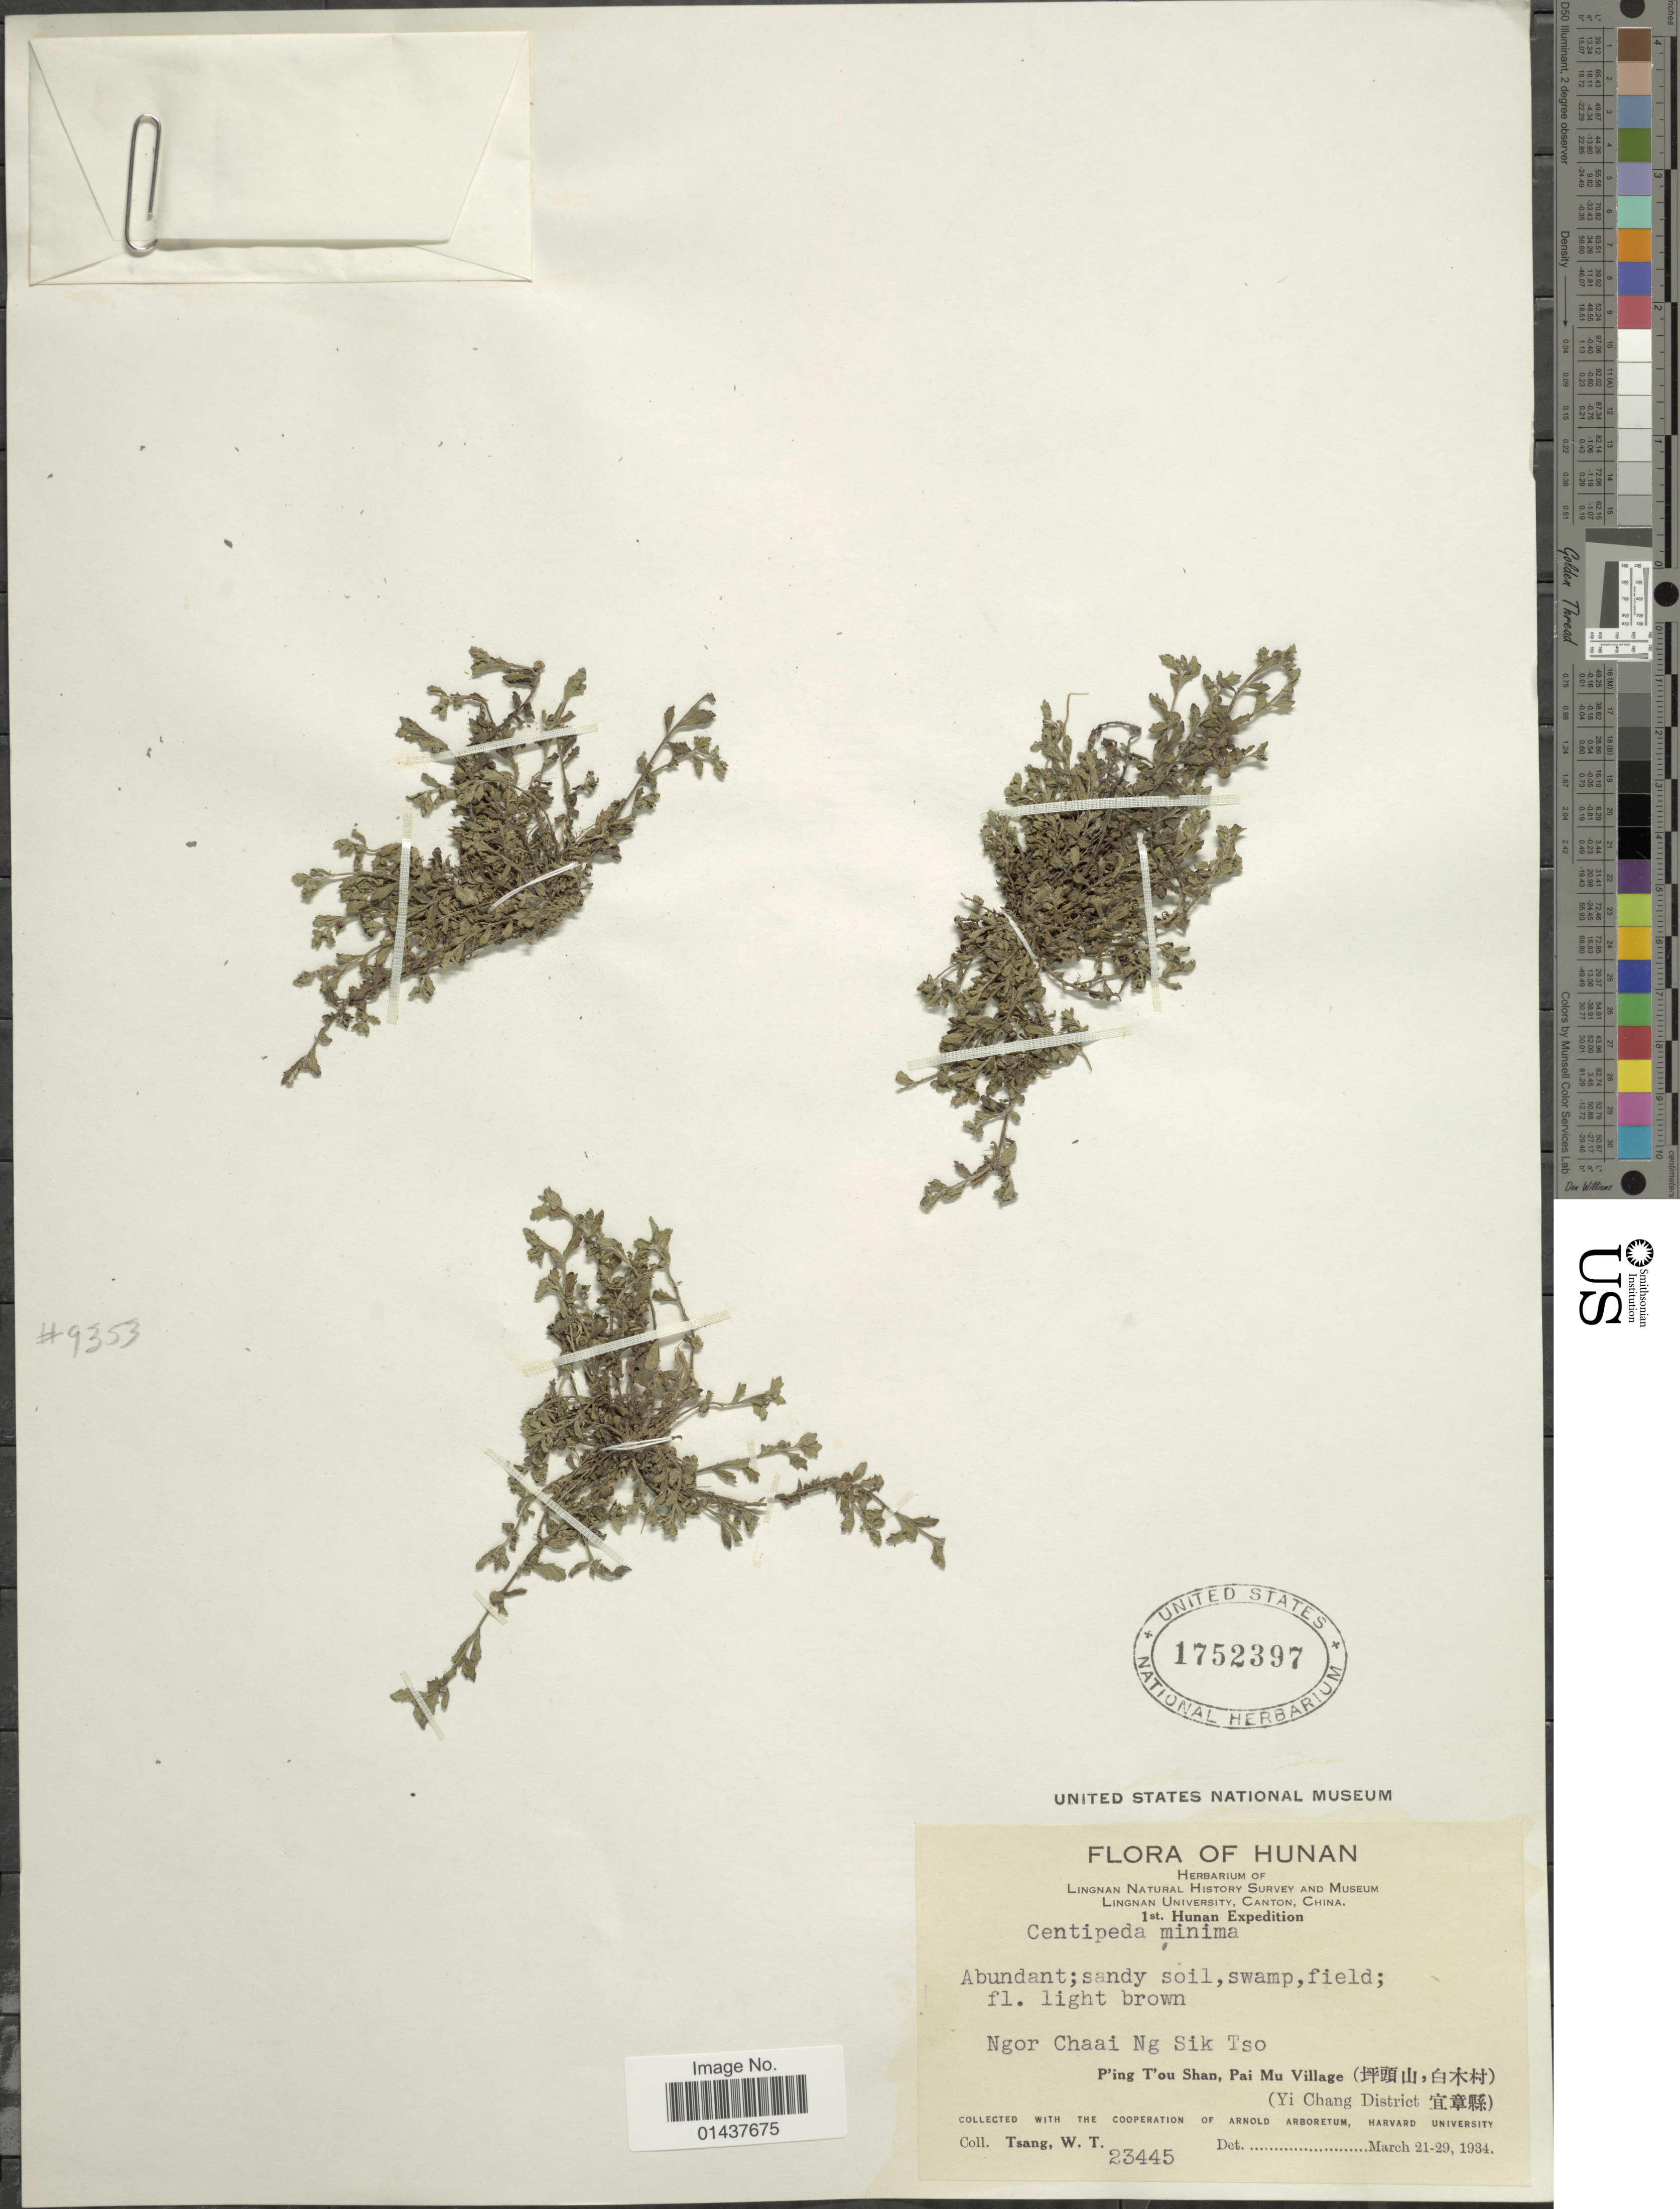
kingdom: Plantae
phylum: Tracheophyta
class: Magnoliopsida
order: Asterales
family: Asteraceae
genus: Centipeda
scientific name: Centipeda minima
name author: (L.) A. Braun & Asch.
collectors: W. T. Tsang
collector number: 23445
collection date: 1934-03-21/1934-03-29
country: China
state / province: Hunan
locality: Ngor Chaai Ng Sik Tso, P'ing T'ou Shan, Pai Mu Village (X) (Yi Chang District X)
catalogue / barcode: US 1752397